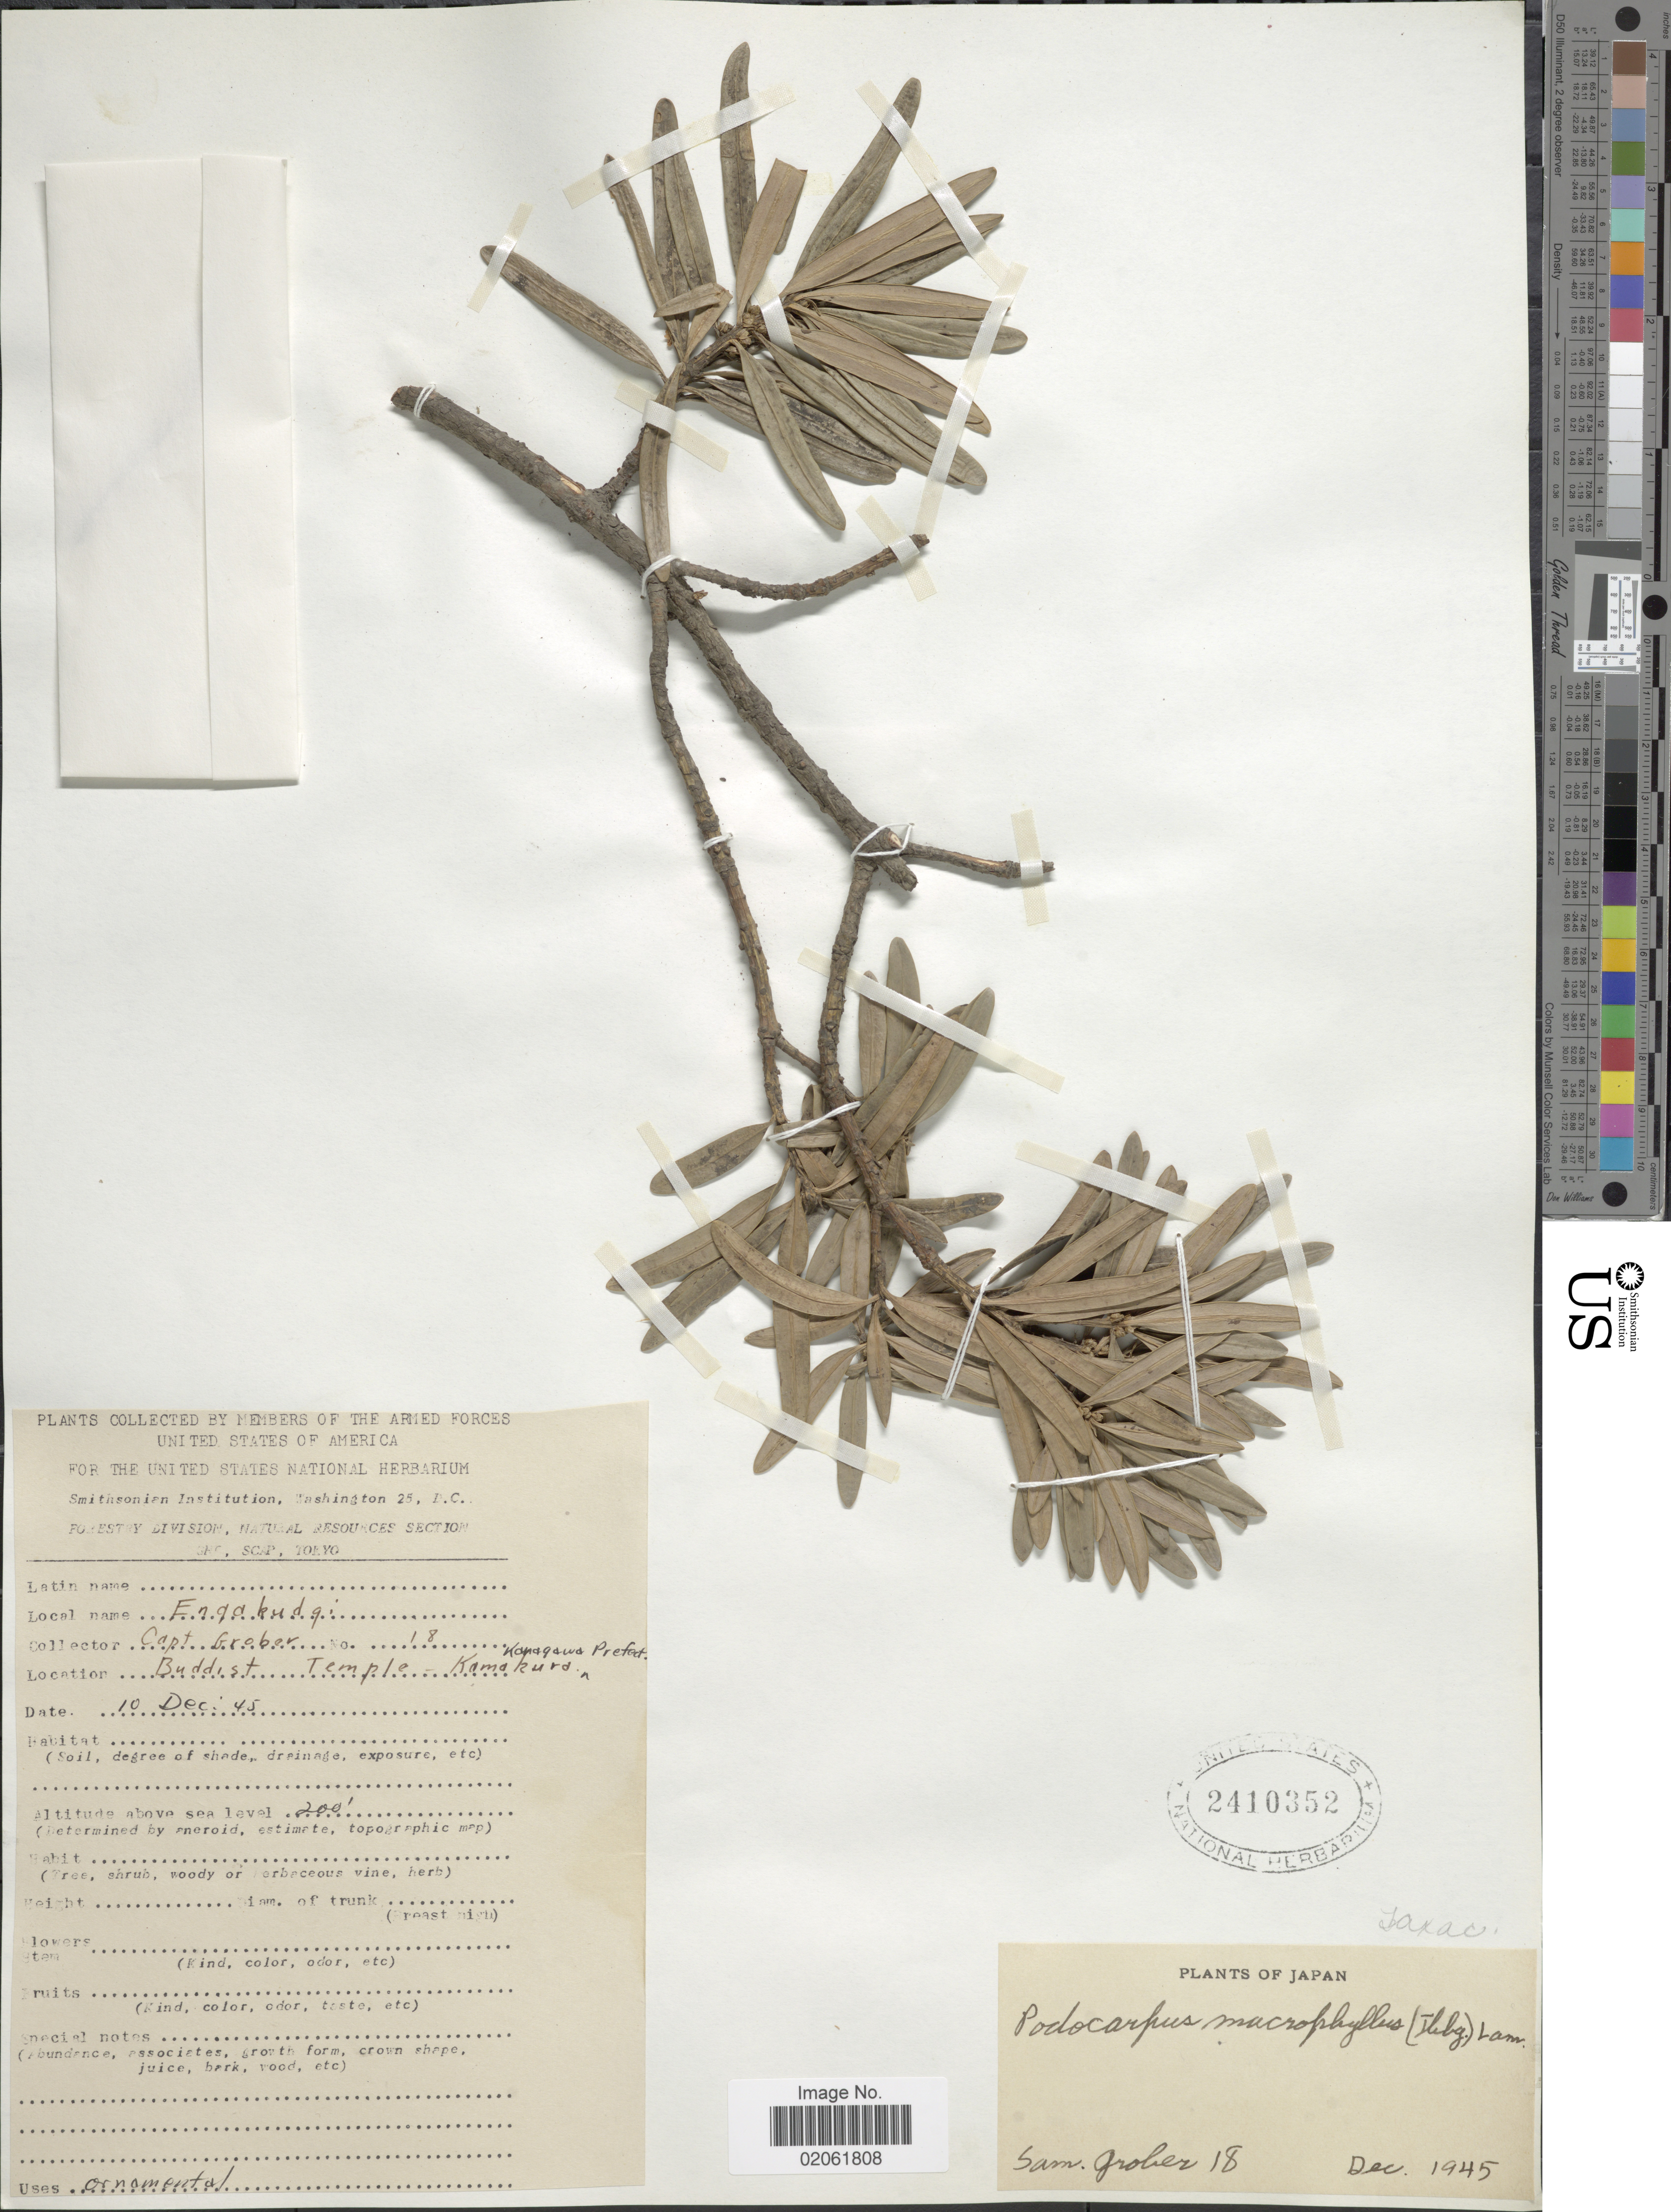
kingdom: Plantae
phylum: Tracheophyta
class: Pinopsida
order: Pinales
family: Podocarpaceae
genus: Podocarpus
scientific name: Podocarpus macrophyllus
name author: (Thunb.) Sweet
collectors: S. Grober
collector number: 18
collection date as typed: Transcribed d/m/y: 10/12/45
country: Japan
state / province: Kanagawa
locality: Buddist Temple - Kamakura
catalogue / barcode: US 2410352